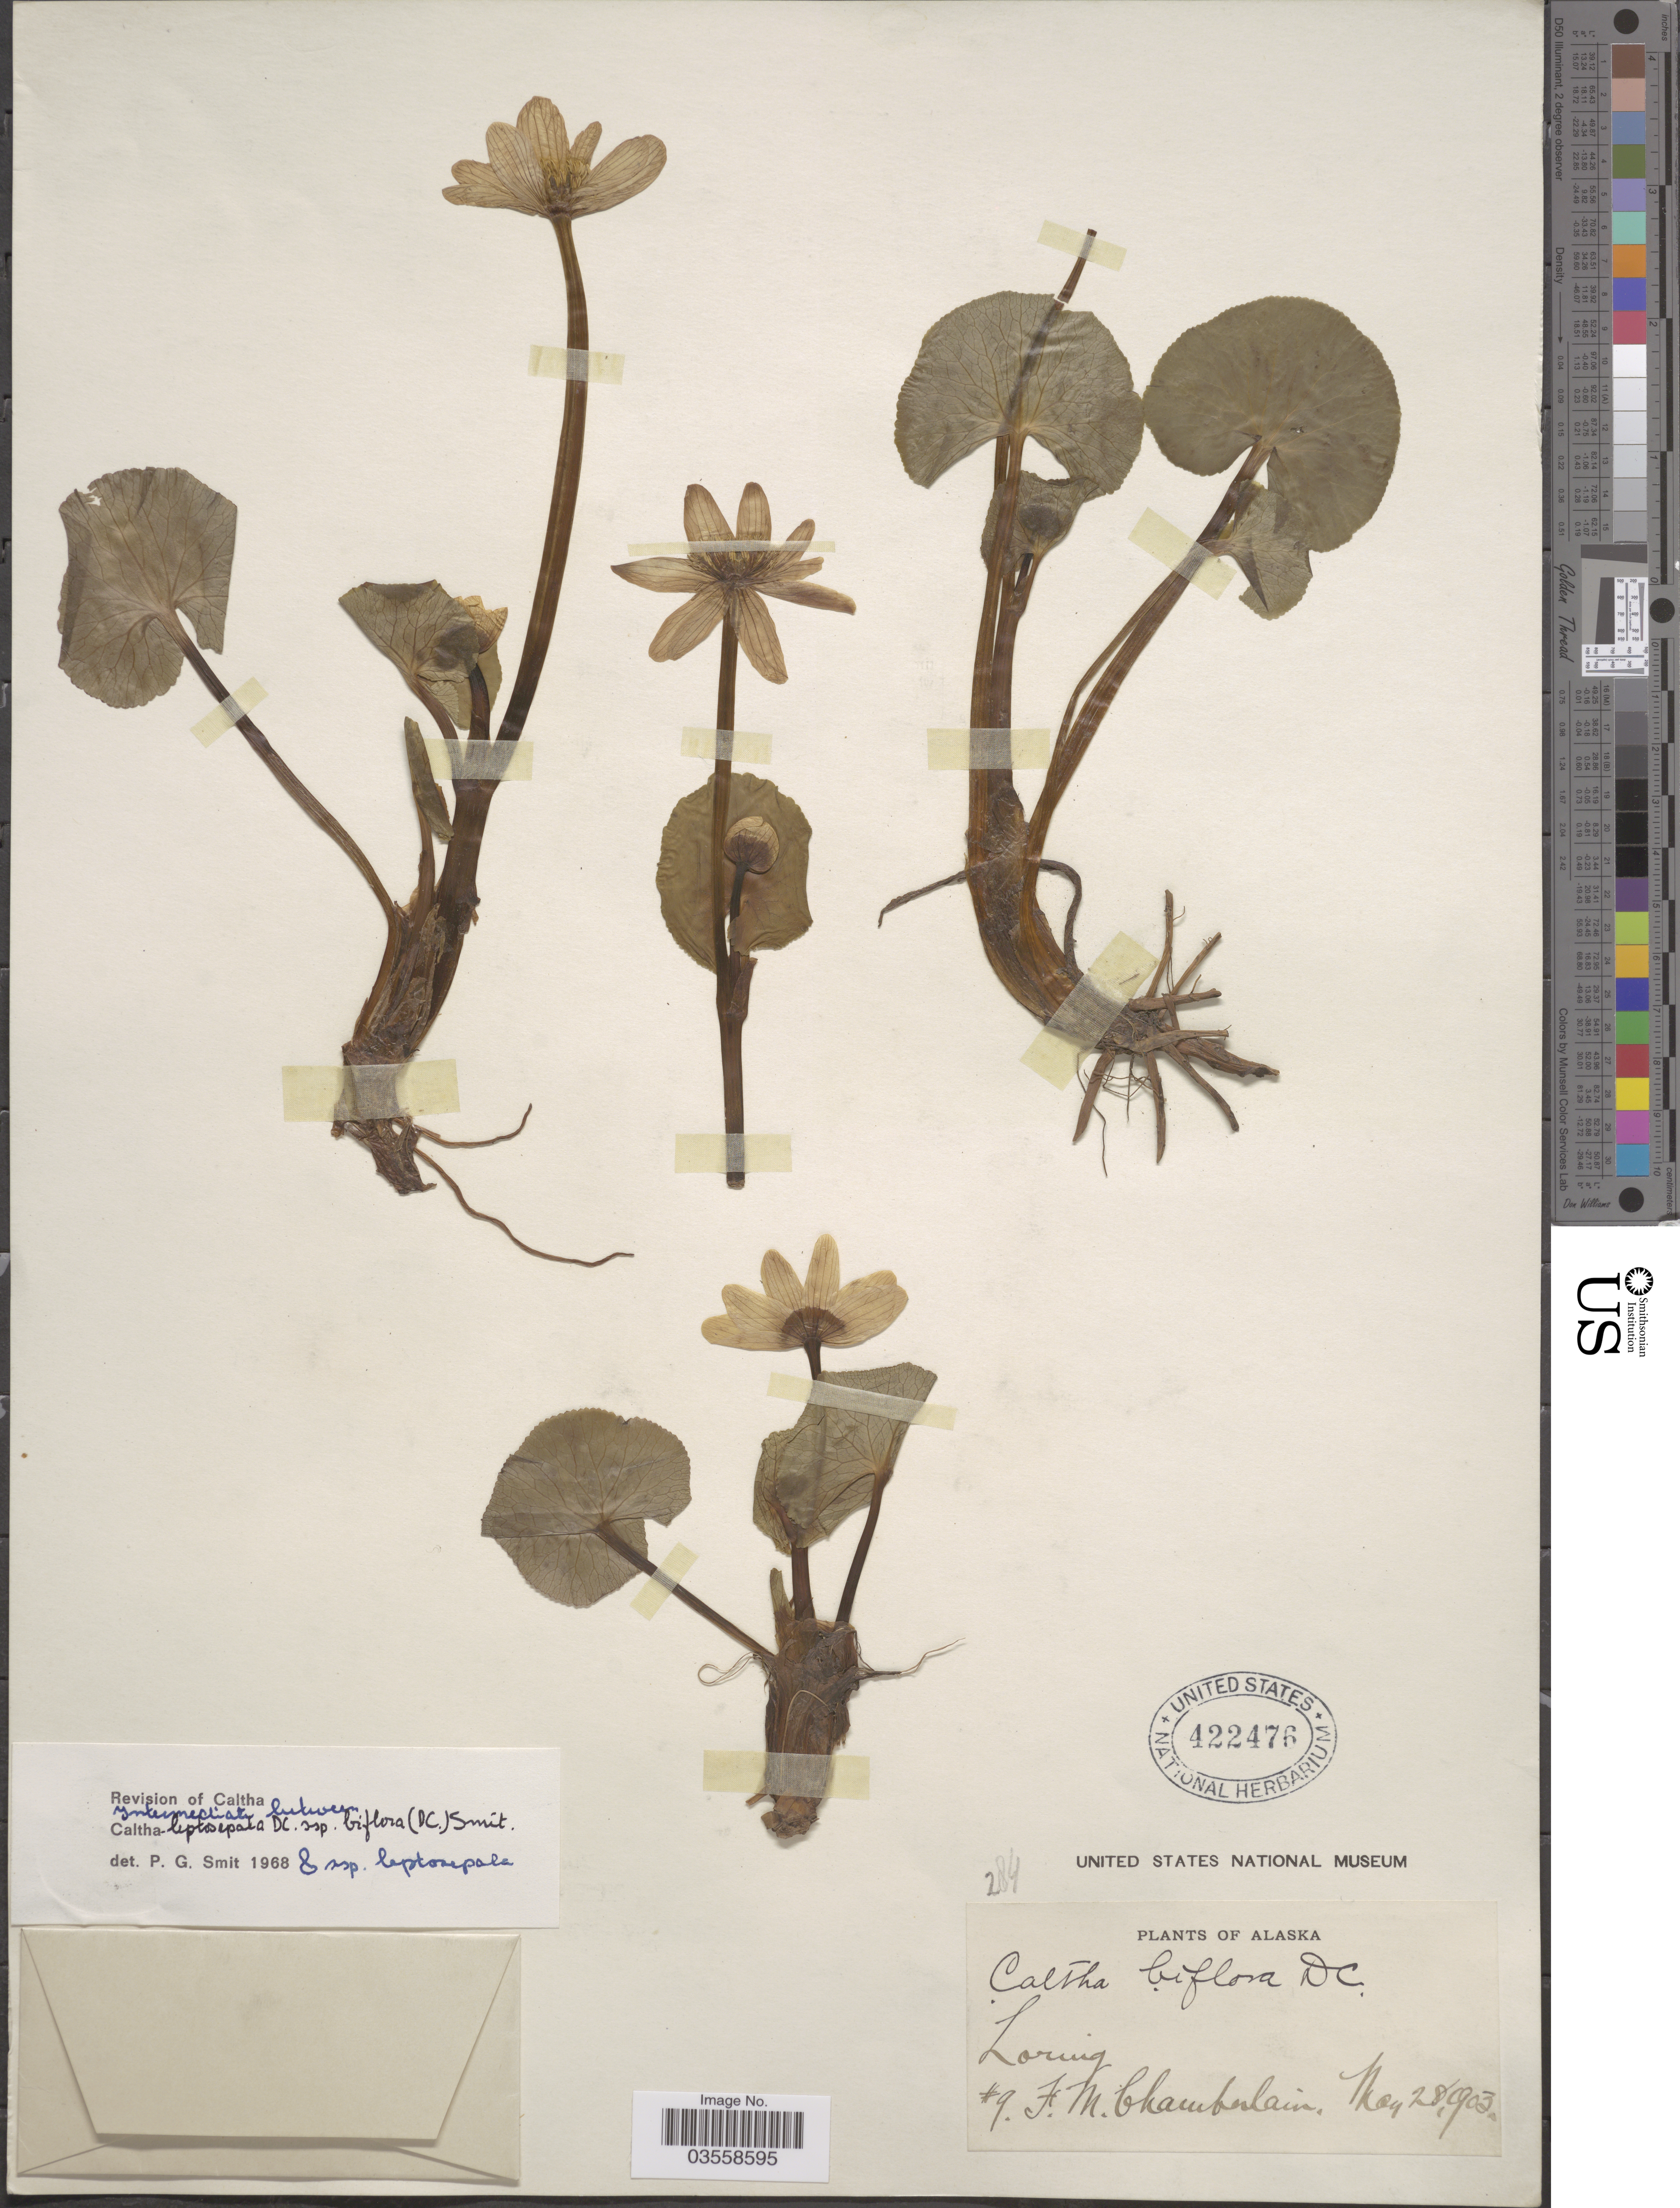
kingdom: Plantae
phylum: Tracheophyta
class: Magnoliopsida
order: Ranunculales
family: Ranunculaceae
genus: Caltha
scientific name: Caltha leptosepala subsp. biflora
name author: DC.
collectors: F. Chamberlain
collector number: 9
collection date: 1903-05-28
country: United States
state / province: Alaska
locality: Loring.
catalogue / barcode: US 422476